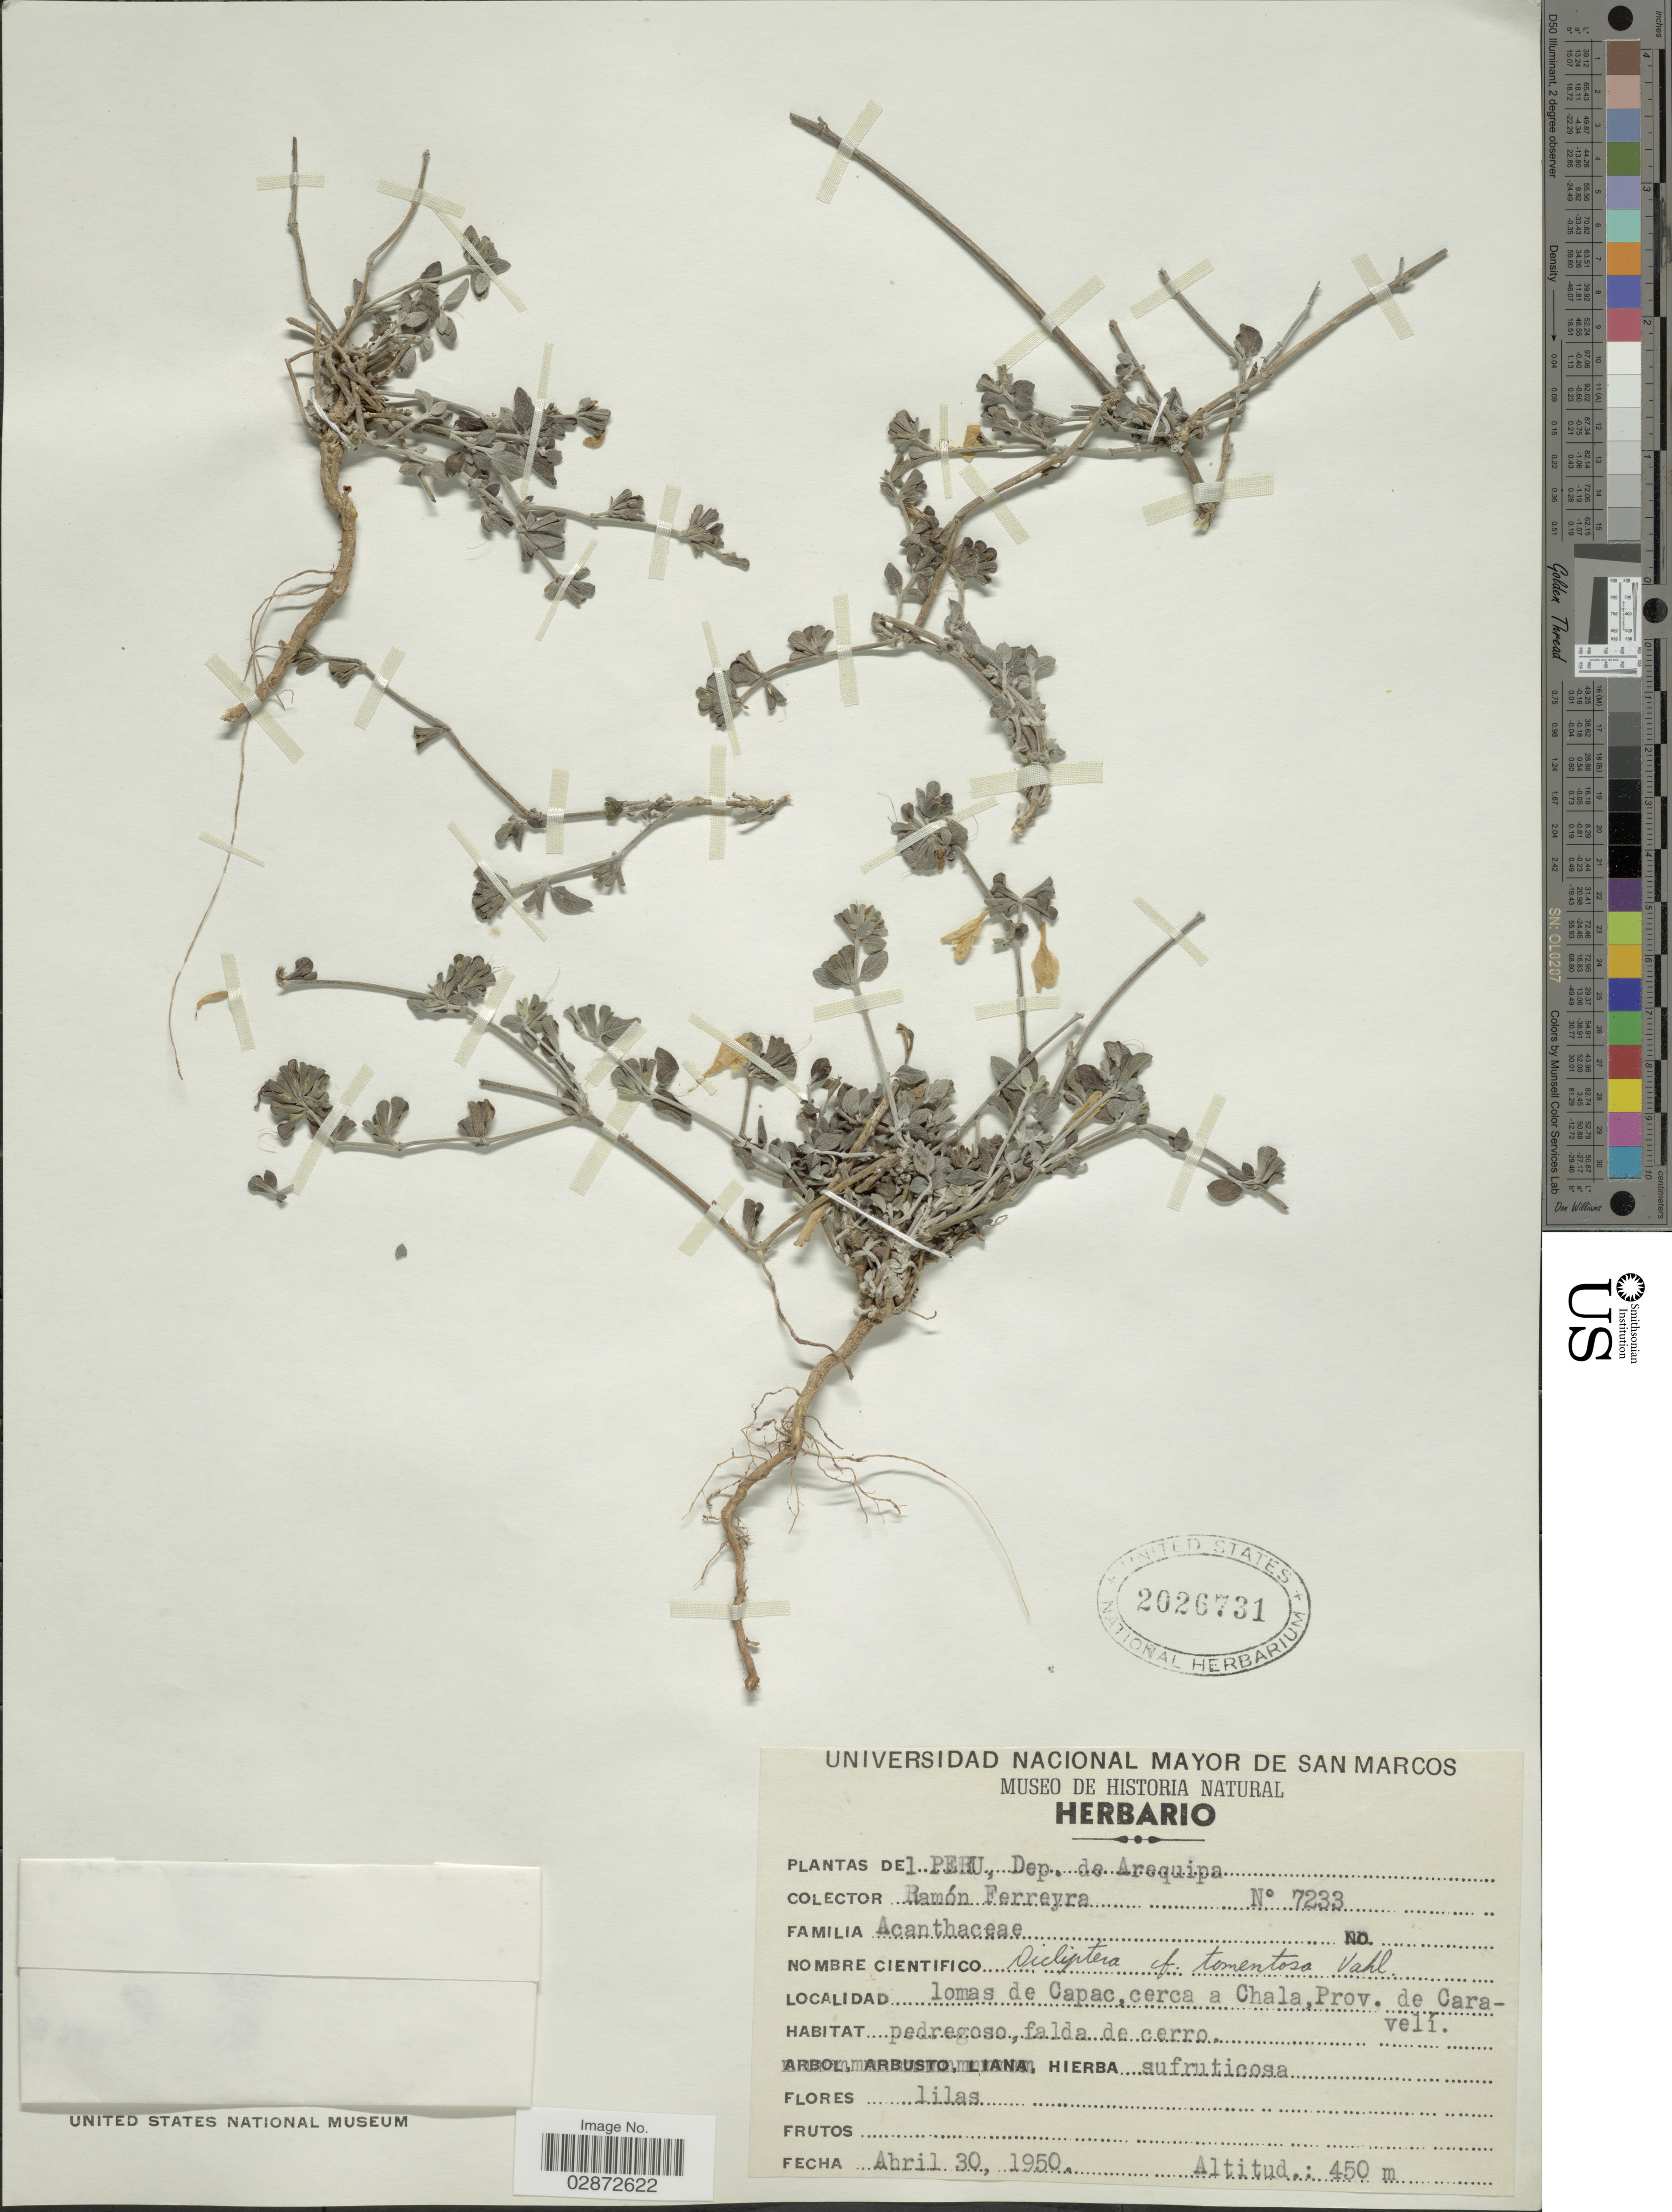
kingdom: Plantae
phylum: Tracheophyta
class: Magnoliopsida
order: Lamiales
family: Acanthaceae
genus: Dicliptera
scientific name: Dicliptera tomentosa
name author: (Vahl) Nees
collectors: R. A. Ferreyra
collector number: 7233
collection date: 1950-04-30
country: Peru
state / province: Arequipa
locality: Dep. de Arequipa. Lomas de Capac, cerca a Chala. Prov. de Cara-velí.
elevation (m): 450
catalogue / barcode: US 2026731